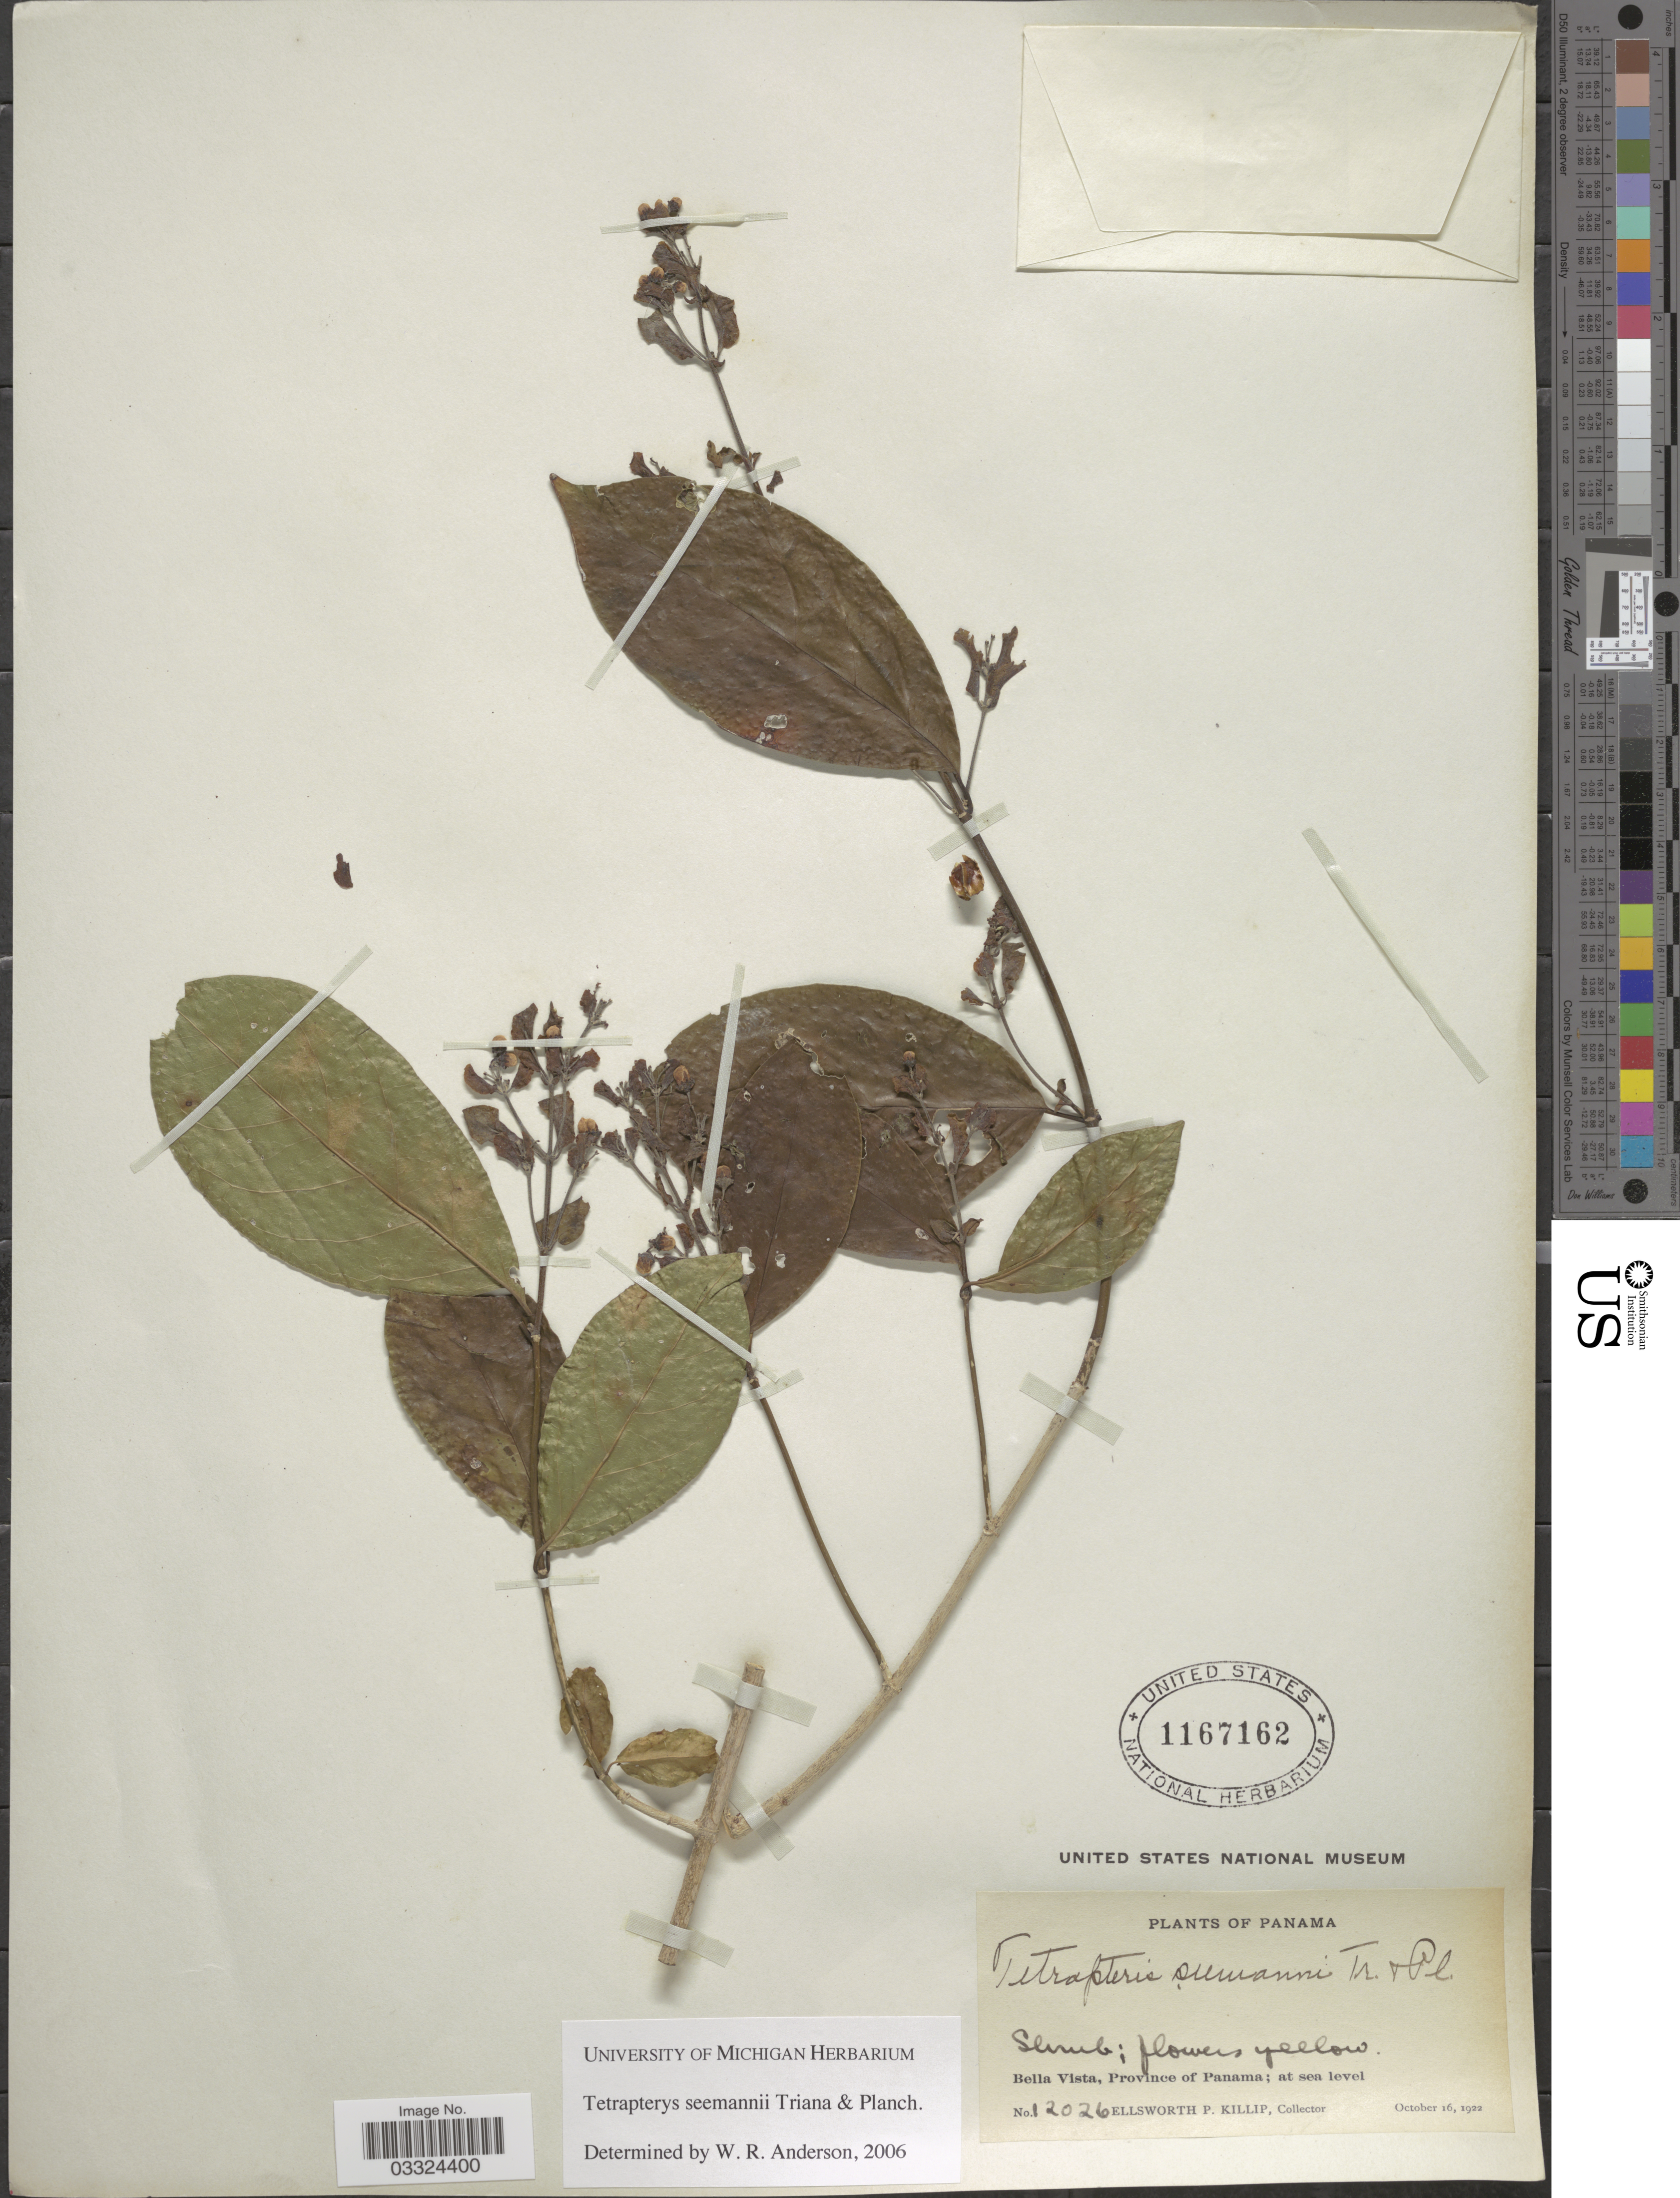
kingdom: Plantae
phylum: Tracheophyta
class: Magnoliopsida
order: Malpighiales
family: Malpighiaceae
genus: Tetrapterys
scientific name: Tetrapterys seemannii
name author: Triana & Planch.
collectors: E. P. Killip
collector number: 12026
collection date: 1922-10-16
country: Panama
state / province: Panamá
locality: Bella Vista.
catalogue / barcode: US 1167162